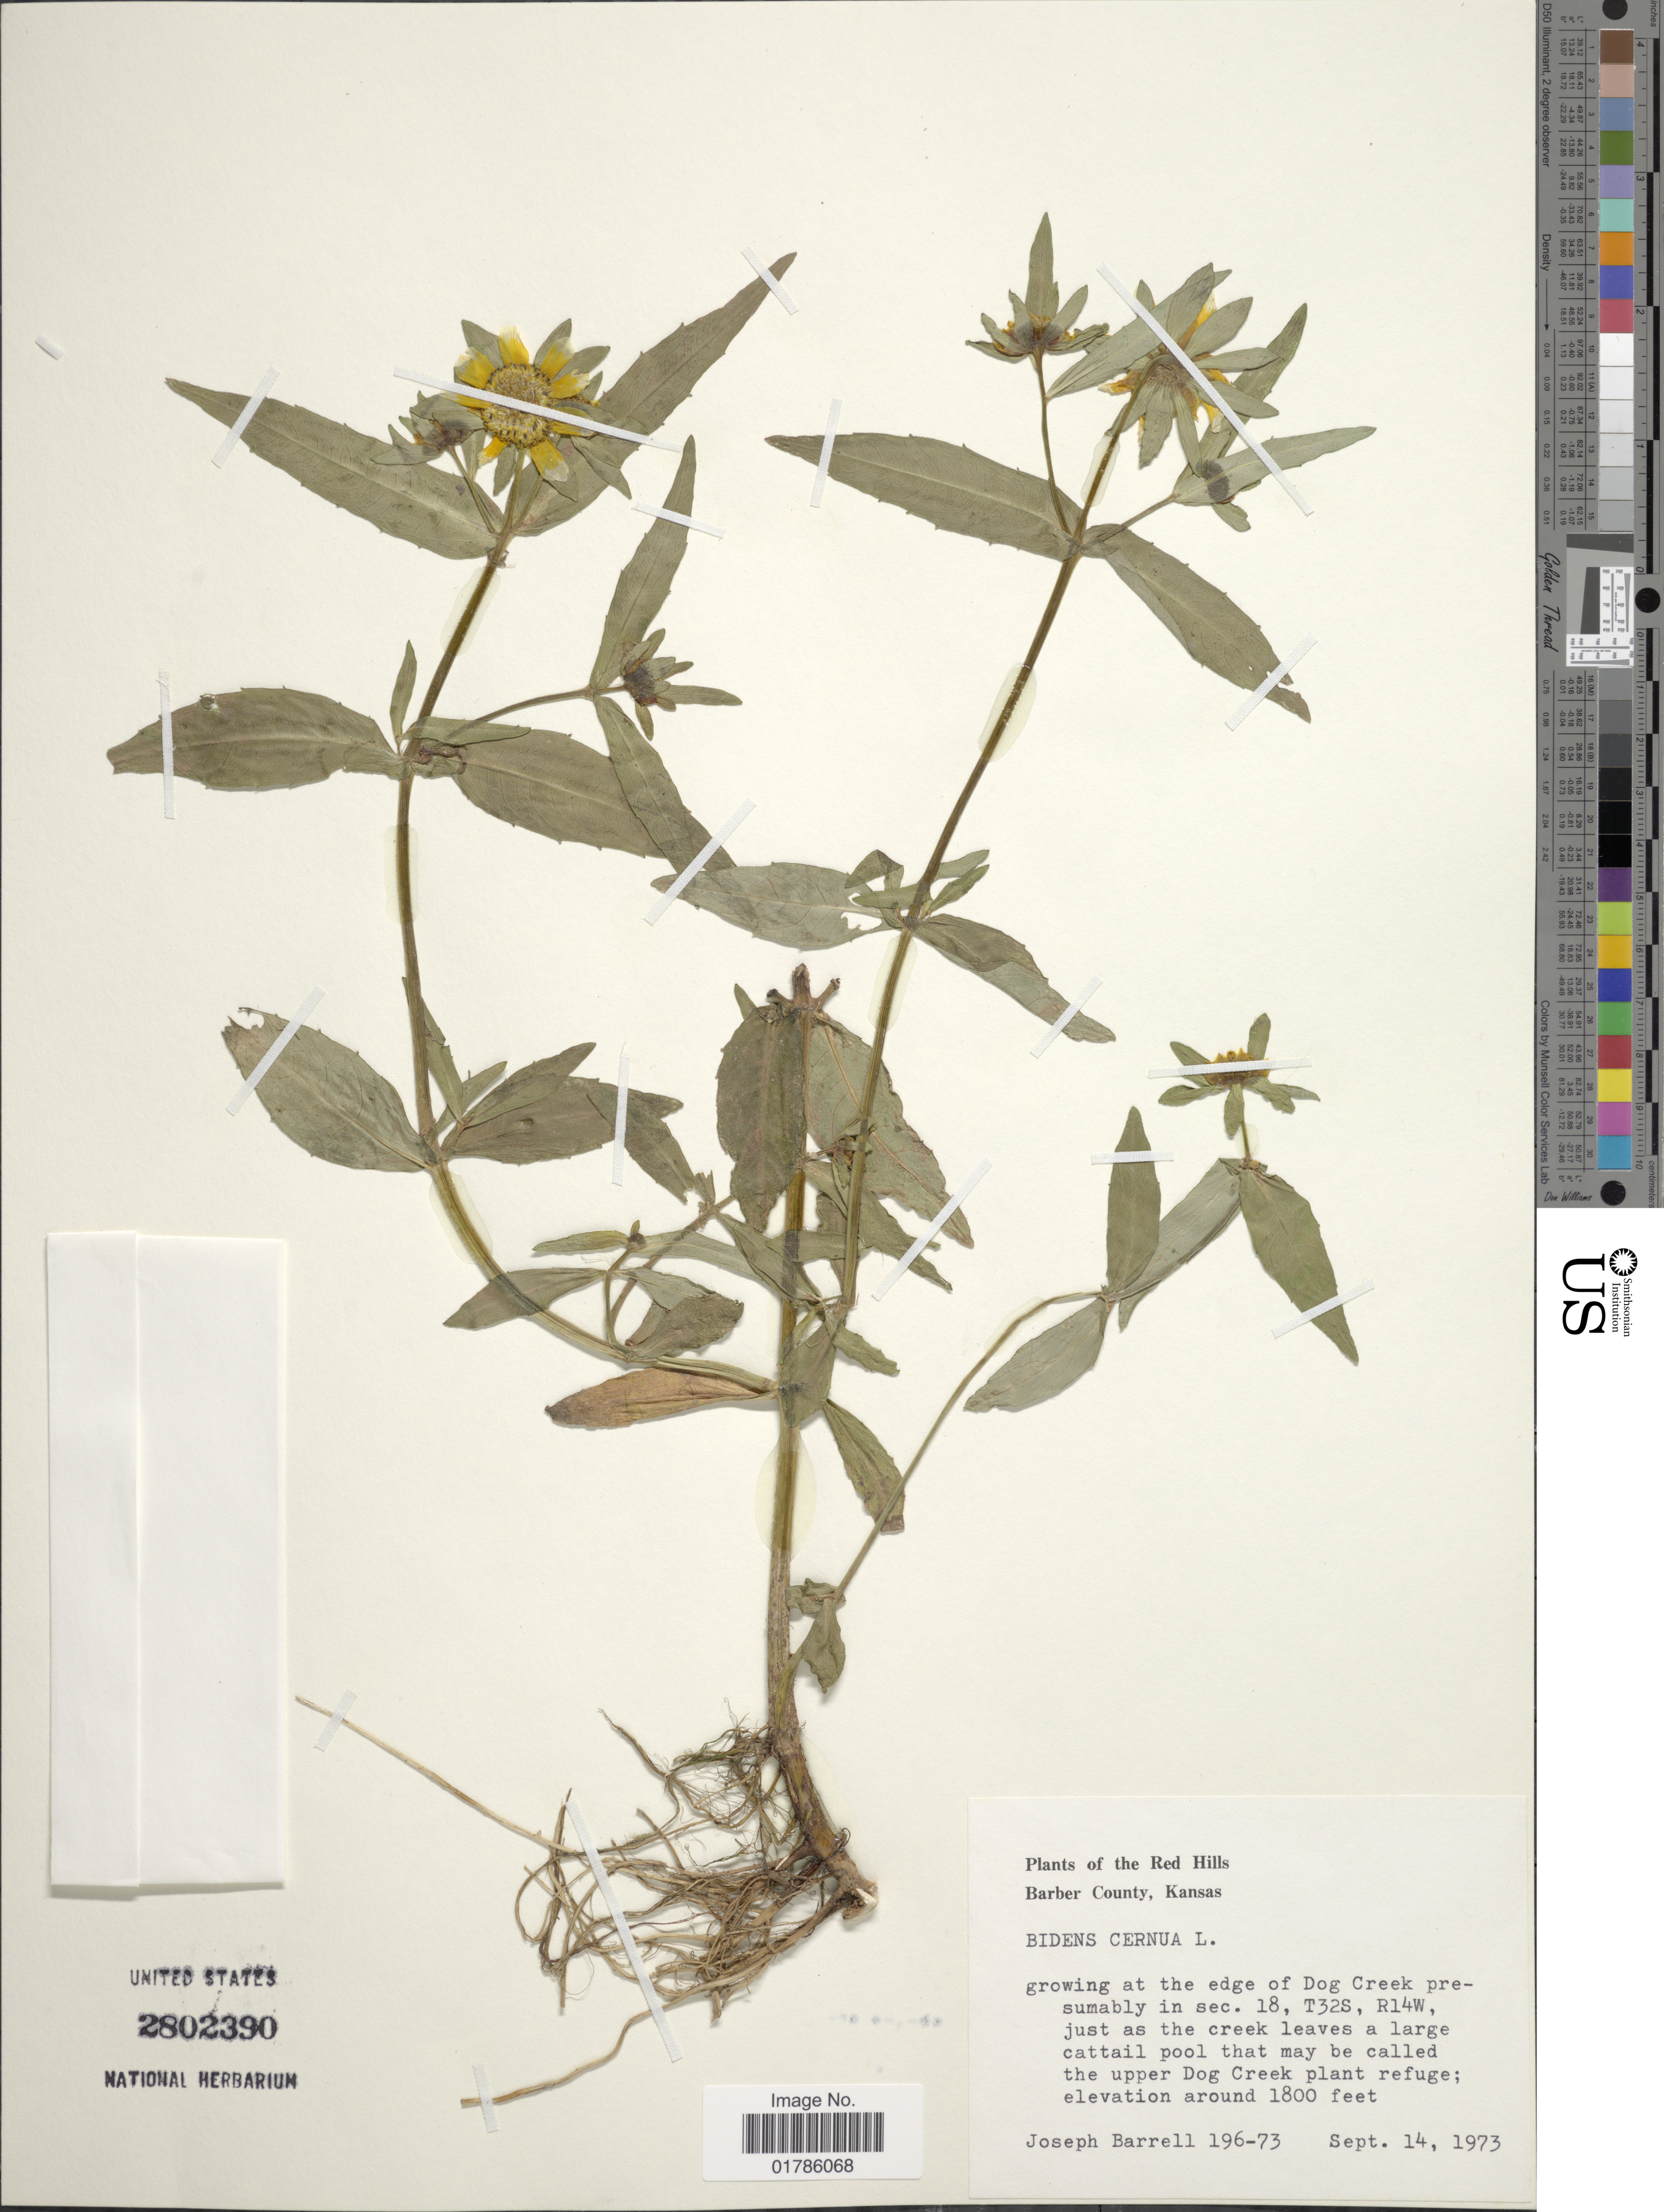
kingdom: Plantae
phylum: Tracheophyta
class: Magnoliopsida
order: Asterales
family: Asteraceae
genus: Bidens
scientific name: Bidens cernua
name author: L.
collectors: J. Barrell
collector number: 196-73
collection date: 1973-09-14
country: United States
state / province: Kansas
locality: Red Hills, Barber County, at the edge of Dog Creek presumably in sec. 18, T32S, R14W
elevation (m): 549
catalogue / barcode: US 2802390